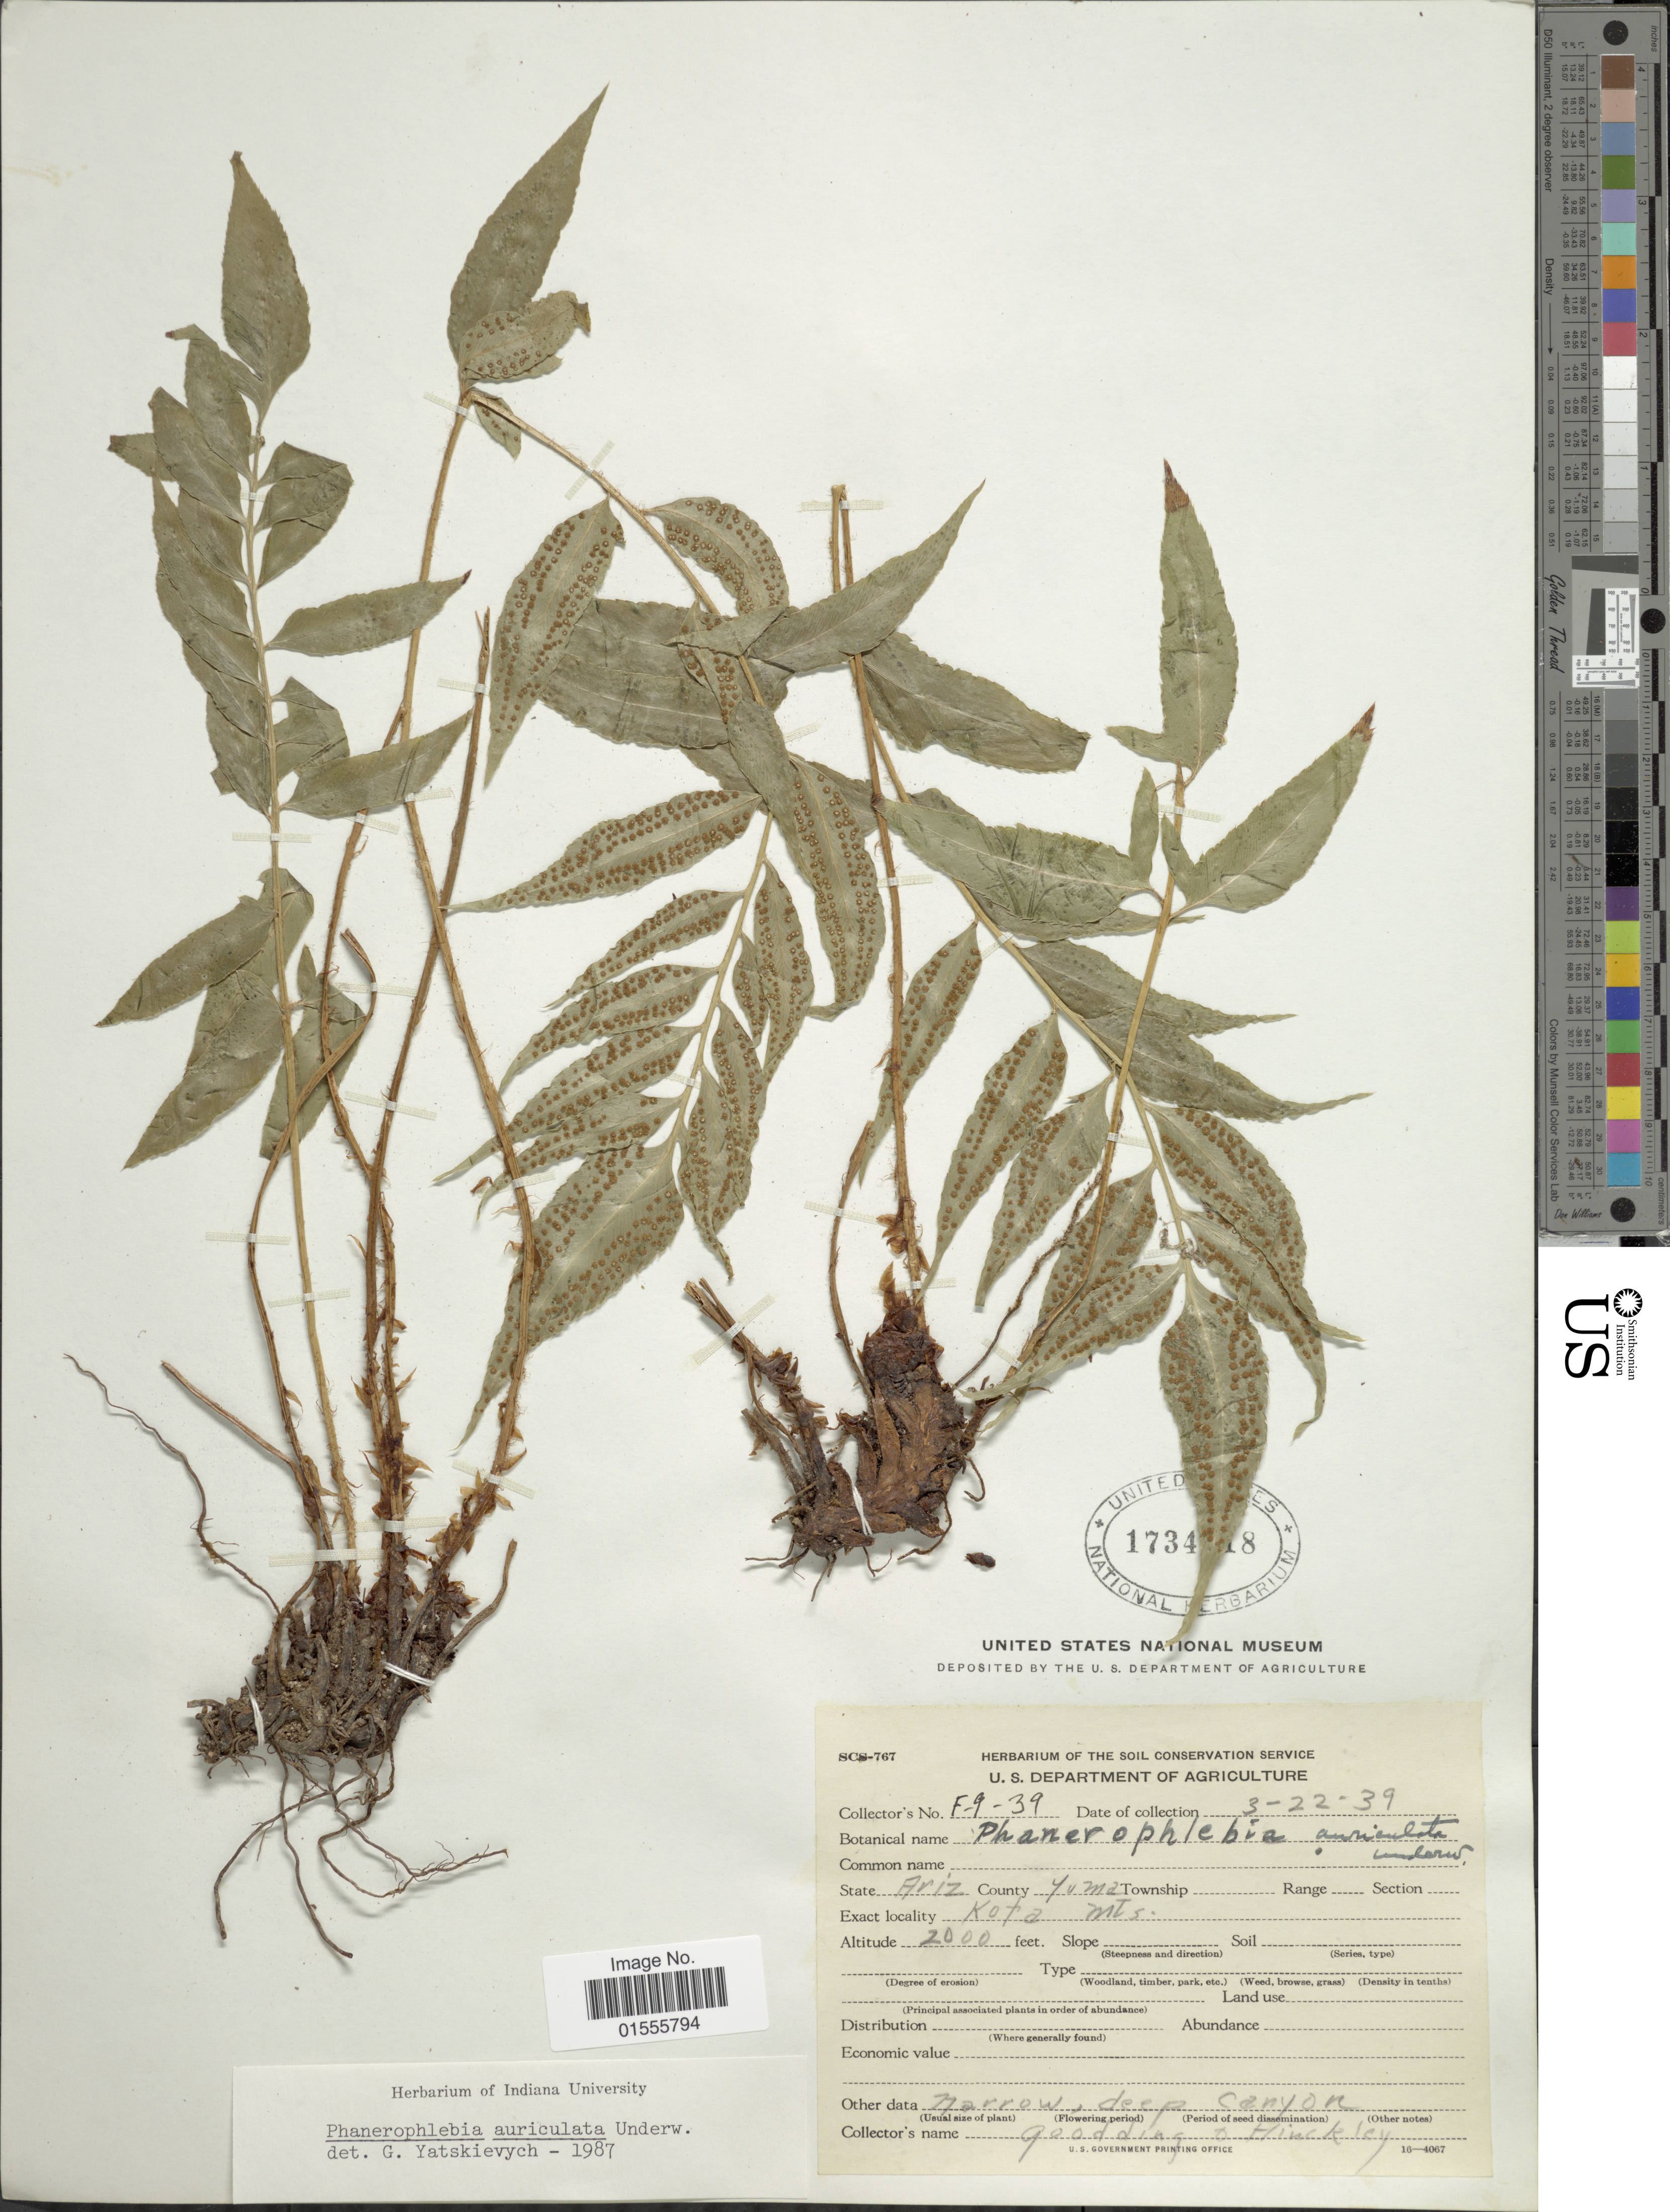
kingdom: Plantae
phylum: Tracheophyta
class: Polypodiopsida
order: Polypodiales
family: Dryopteridaceae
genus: Phanerophlebia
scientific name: Phanerophlebia auriculata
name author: Underw.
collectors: Goodding & Hinckley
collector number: F-9-39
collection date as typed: Transcribed d/m/y: 22/3/39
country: United States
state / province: Arizona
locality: Yoma, Kota Mts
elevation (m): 610